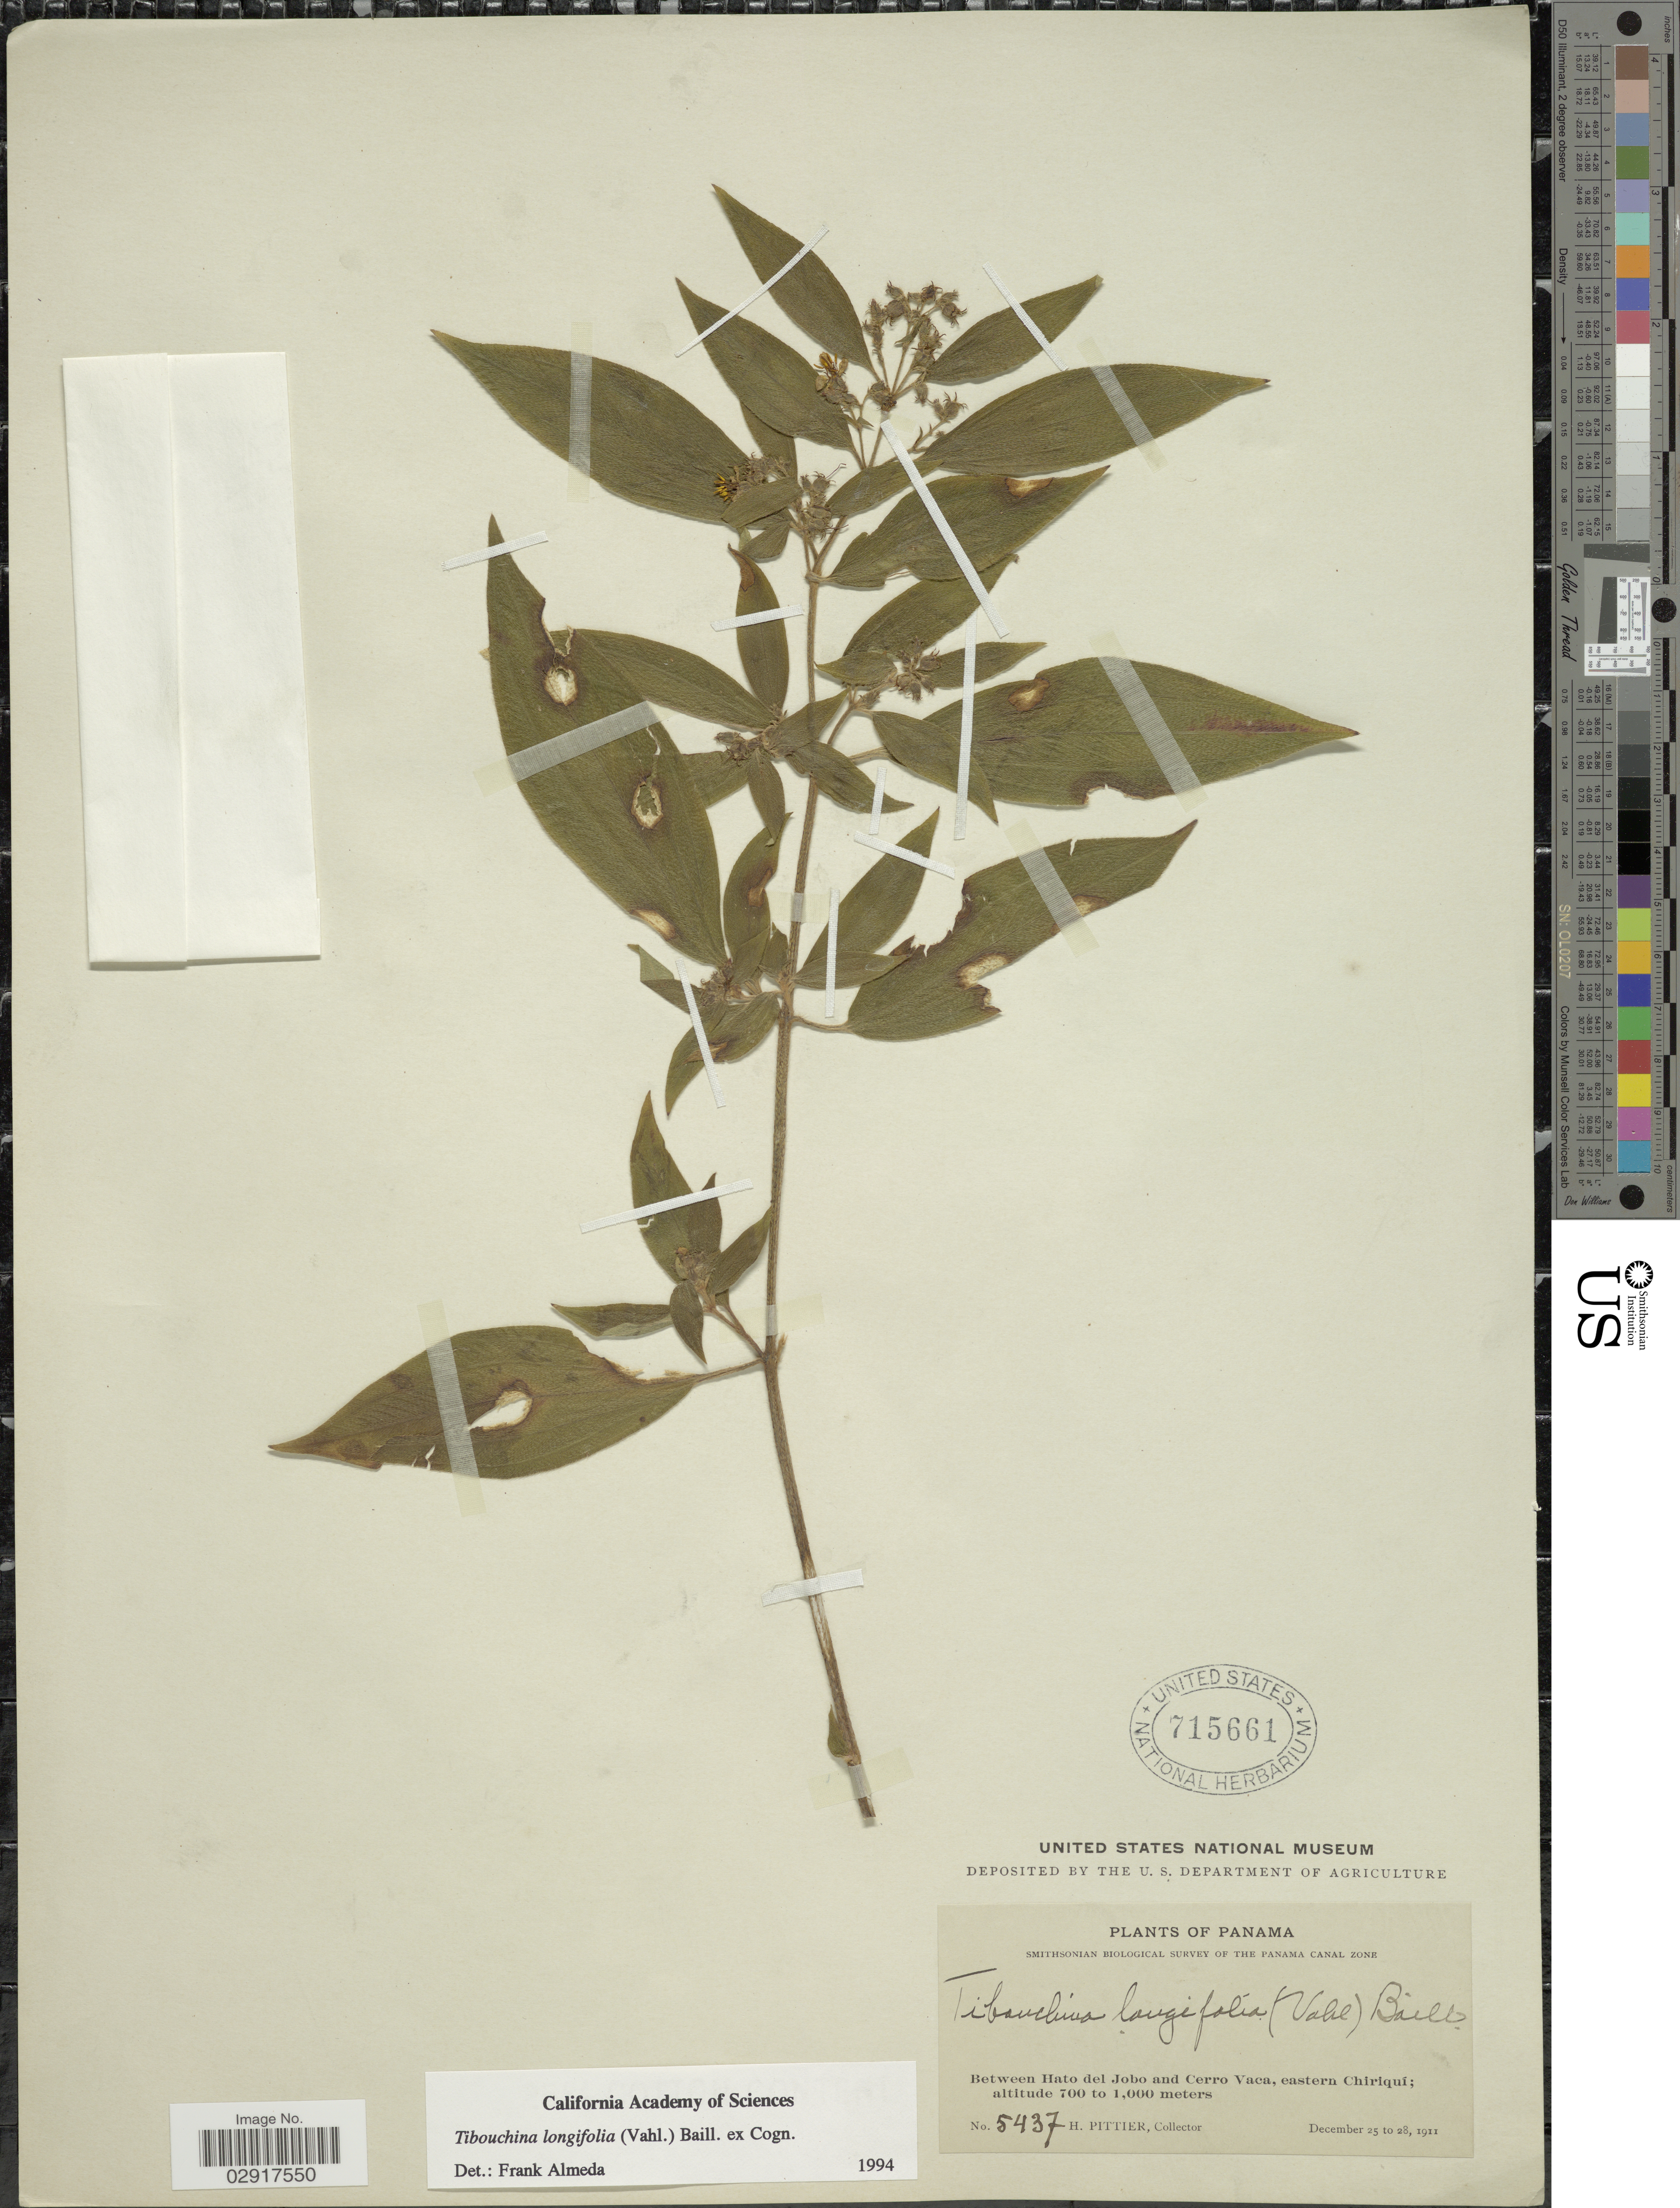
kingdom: Plantae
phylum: Tracheophyta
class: Magnoliopsida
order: Myrtales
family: Melastomataceae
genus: Chaetogastra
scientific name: Chaetogastra longifolia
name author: (Vahl) DC.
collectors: H. F. Pittier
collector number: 5437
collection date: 1911-12-25/1911-12-28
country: Panama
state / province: Chiriqui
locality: Between Hato del Jobo and Cerro Vaca, eastern Chiriqui.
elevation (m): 700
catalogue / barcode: US 715661